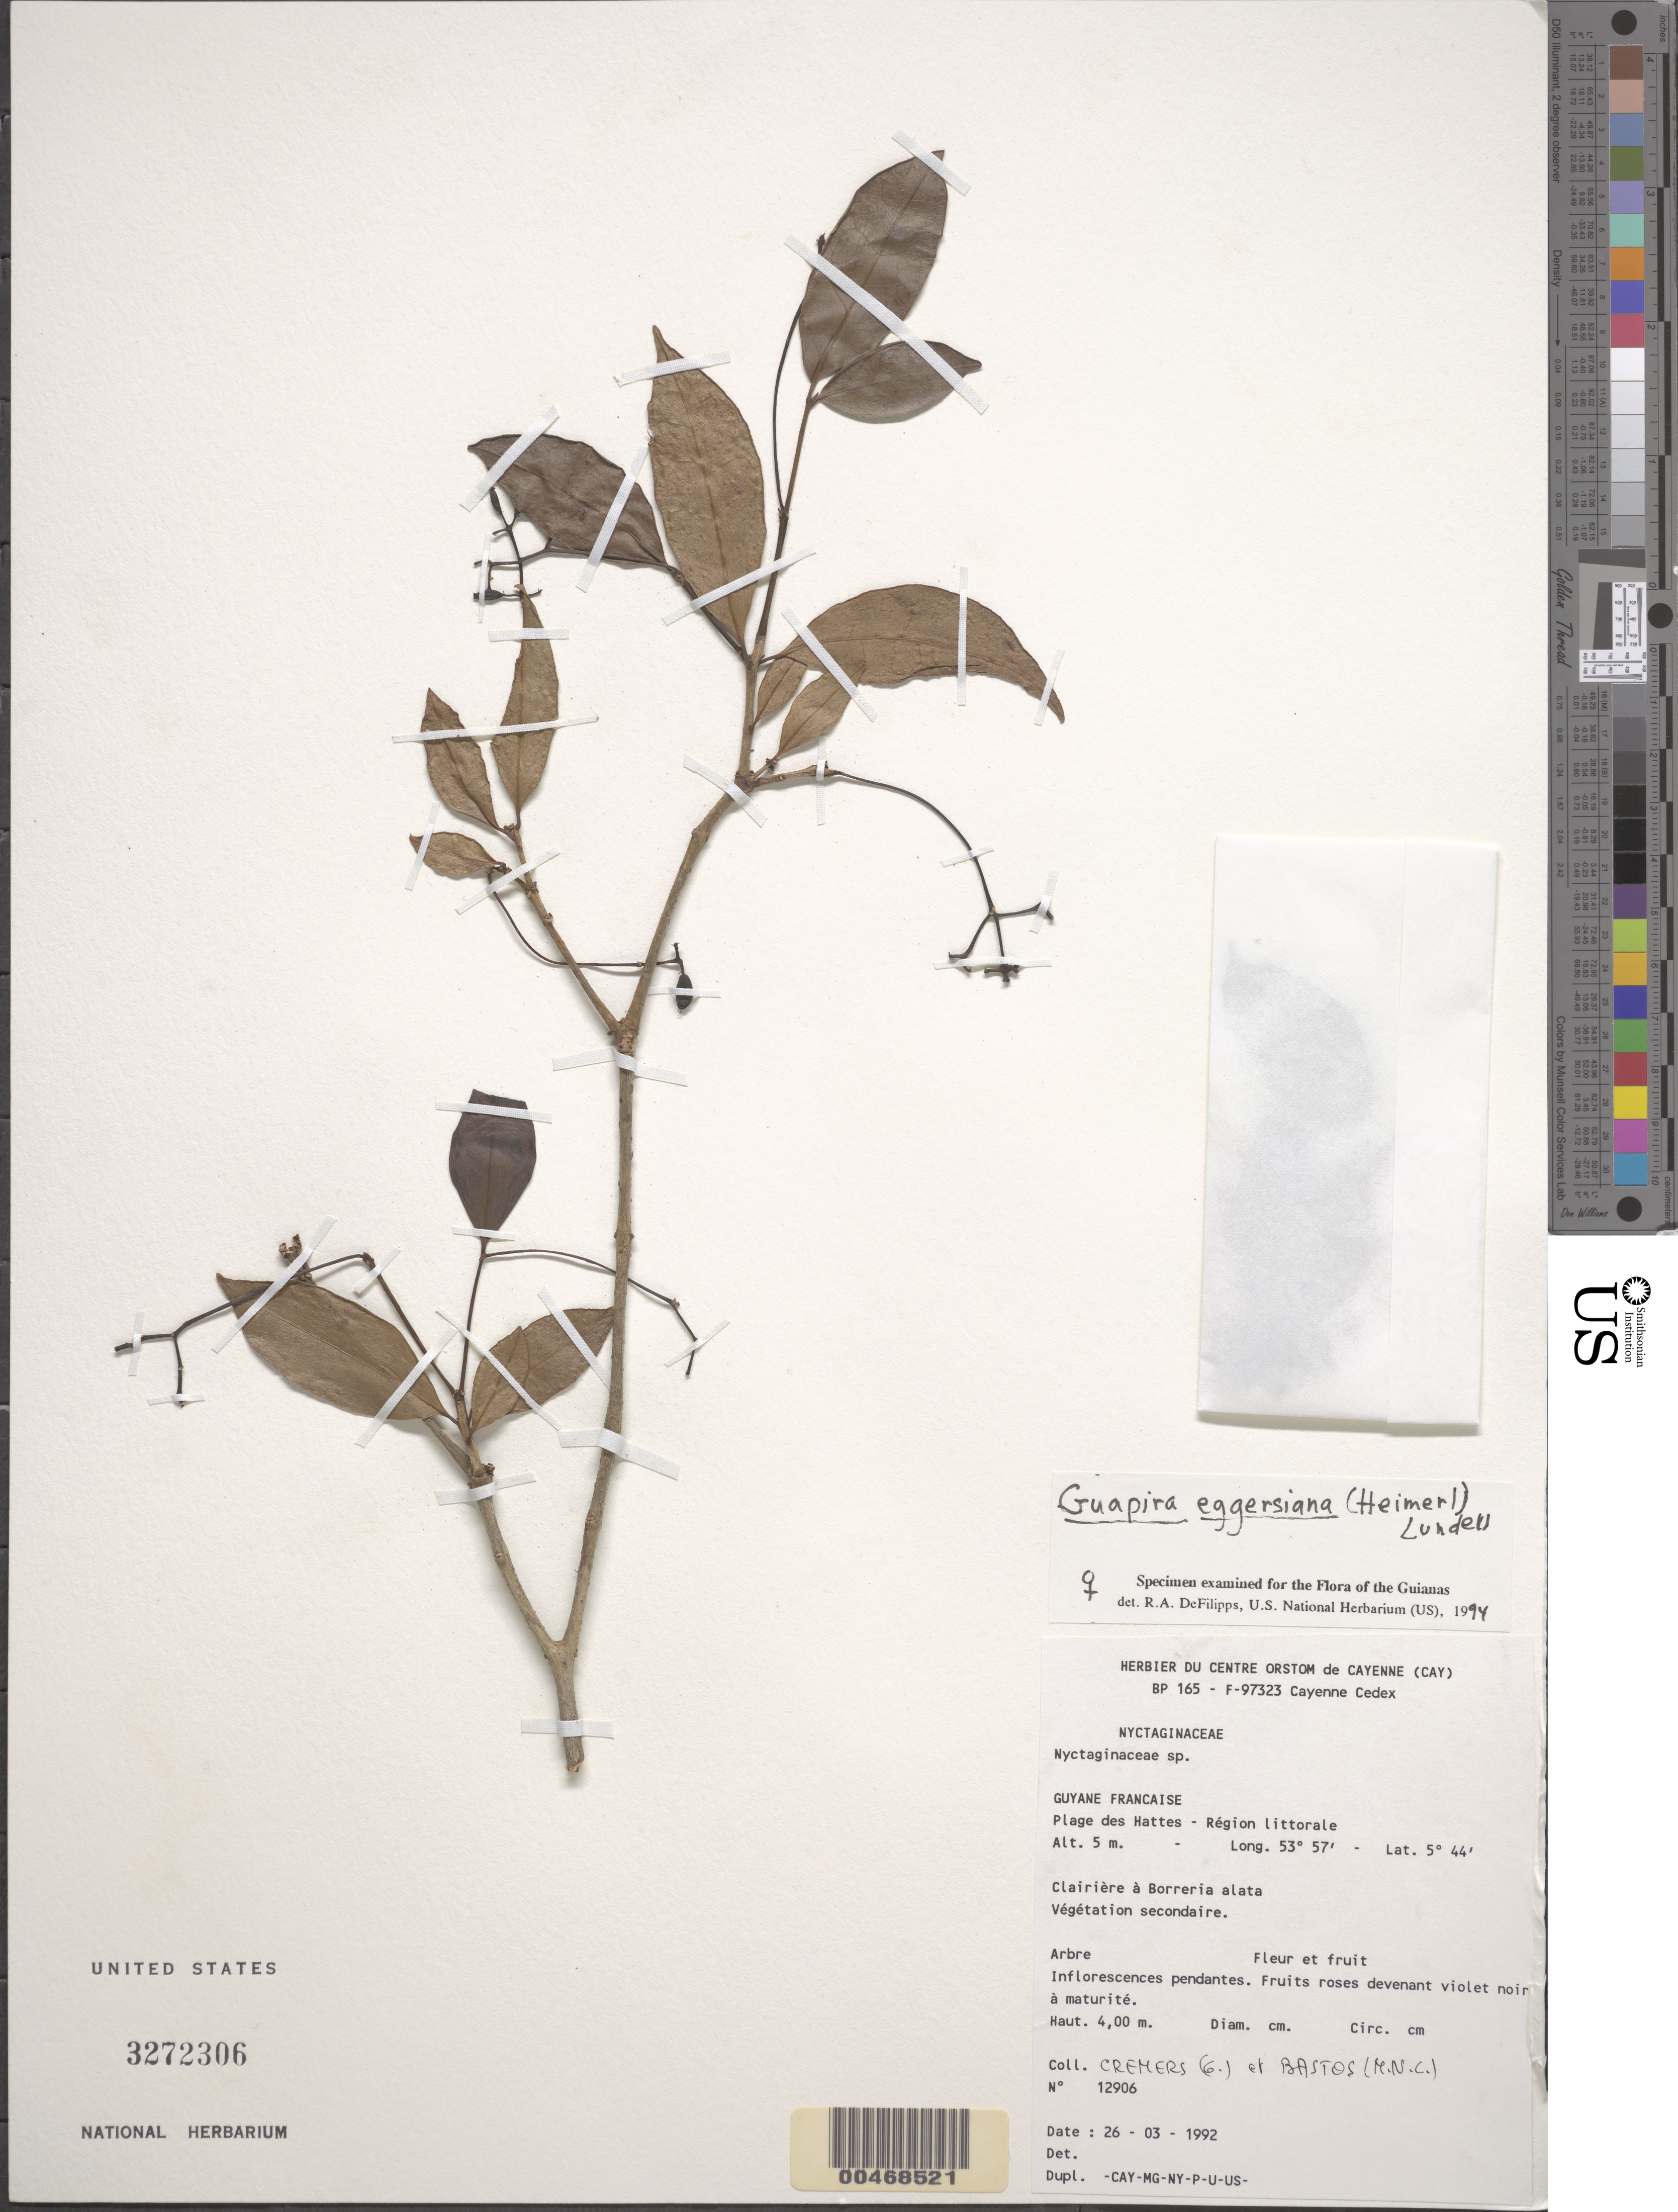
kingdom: Plantae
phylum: Tracheophyta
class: Magnoliopsida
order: Caryophyllales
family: Nyctaginaceae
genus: Guapira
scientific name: Guapira eggersiana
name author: (Heimerl) Lundell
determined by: DeFilipps, R. A.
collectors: G. Cremers & M. Bastos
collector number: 12906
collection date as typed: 26 Mar 1992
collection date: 1992-03-26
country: French Guiana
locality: Les Hattes (small town on right bank of mouth of Maroni River)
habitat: In thinned out secondary vegetation with Borreria alta.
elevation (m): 5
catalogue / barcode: US 3272306